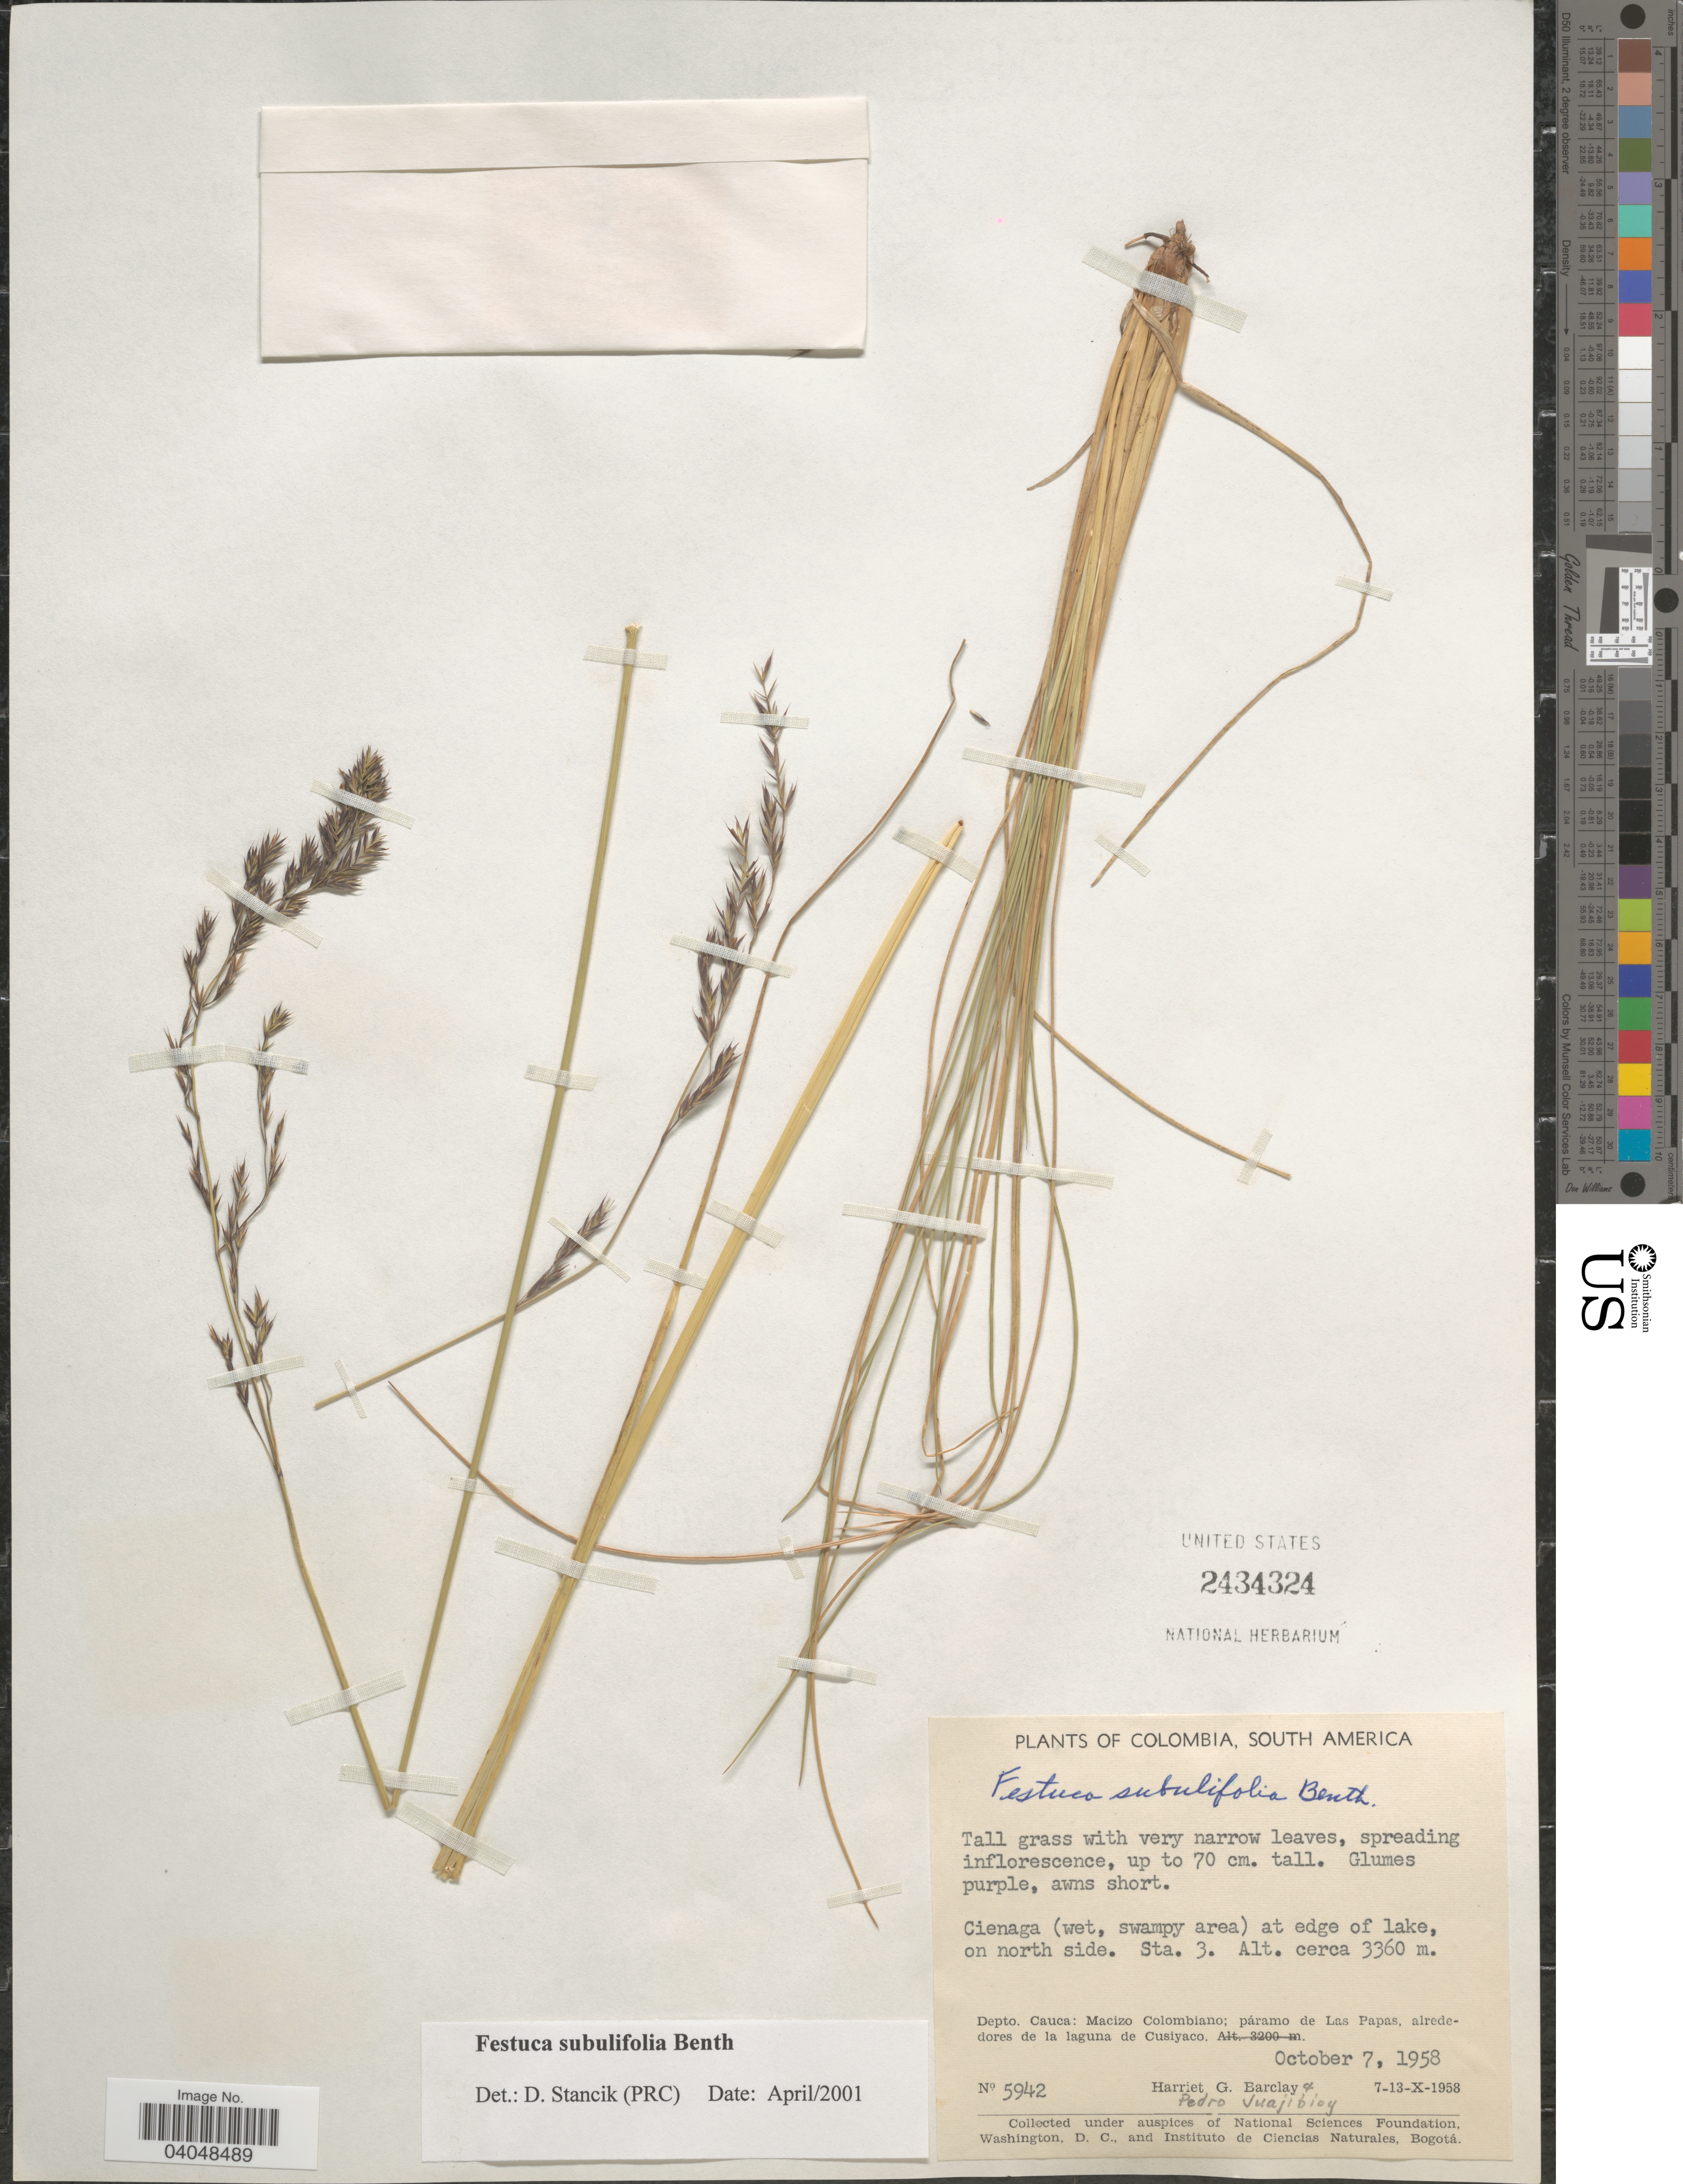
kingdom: Plantae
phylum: Tracheophyta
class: Liliopsida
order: Poales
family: Poaceae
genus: Festuca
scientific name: Festuca subulifolia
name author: Benth.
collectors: H. G. Barclay & P. Juajibioy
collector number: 5942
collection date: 1958-10-07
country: Colombia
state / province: Cauca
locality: At edge of lake, on north side. Sta. 3. Depto. Cauca: Macizo Colombiano; páramo de Las Papas, alrededores de la laguna de Cusiyaco.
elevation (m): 3360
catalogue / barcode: US 2434324